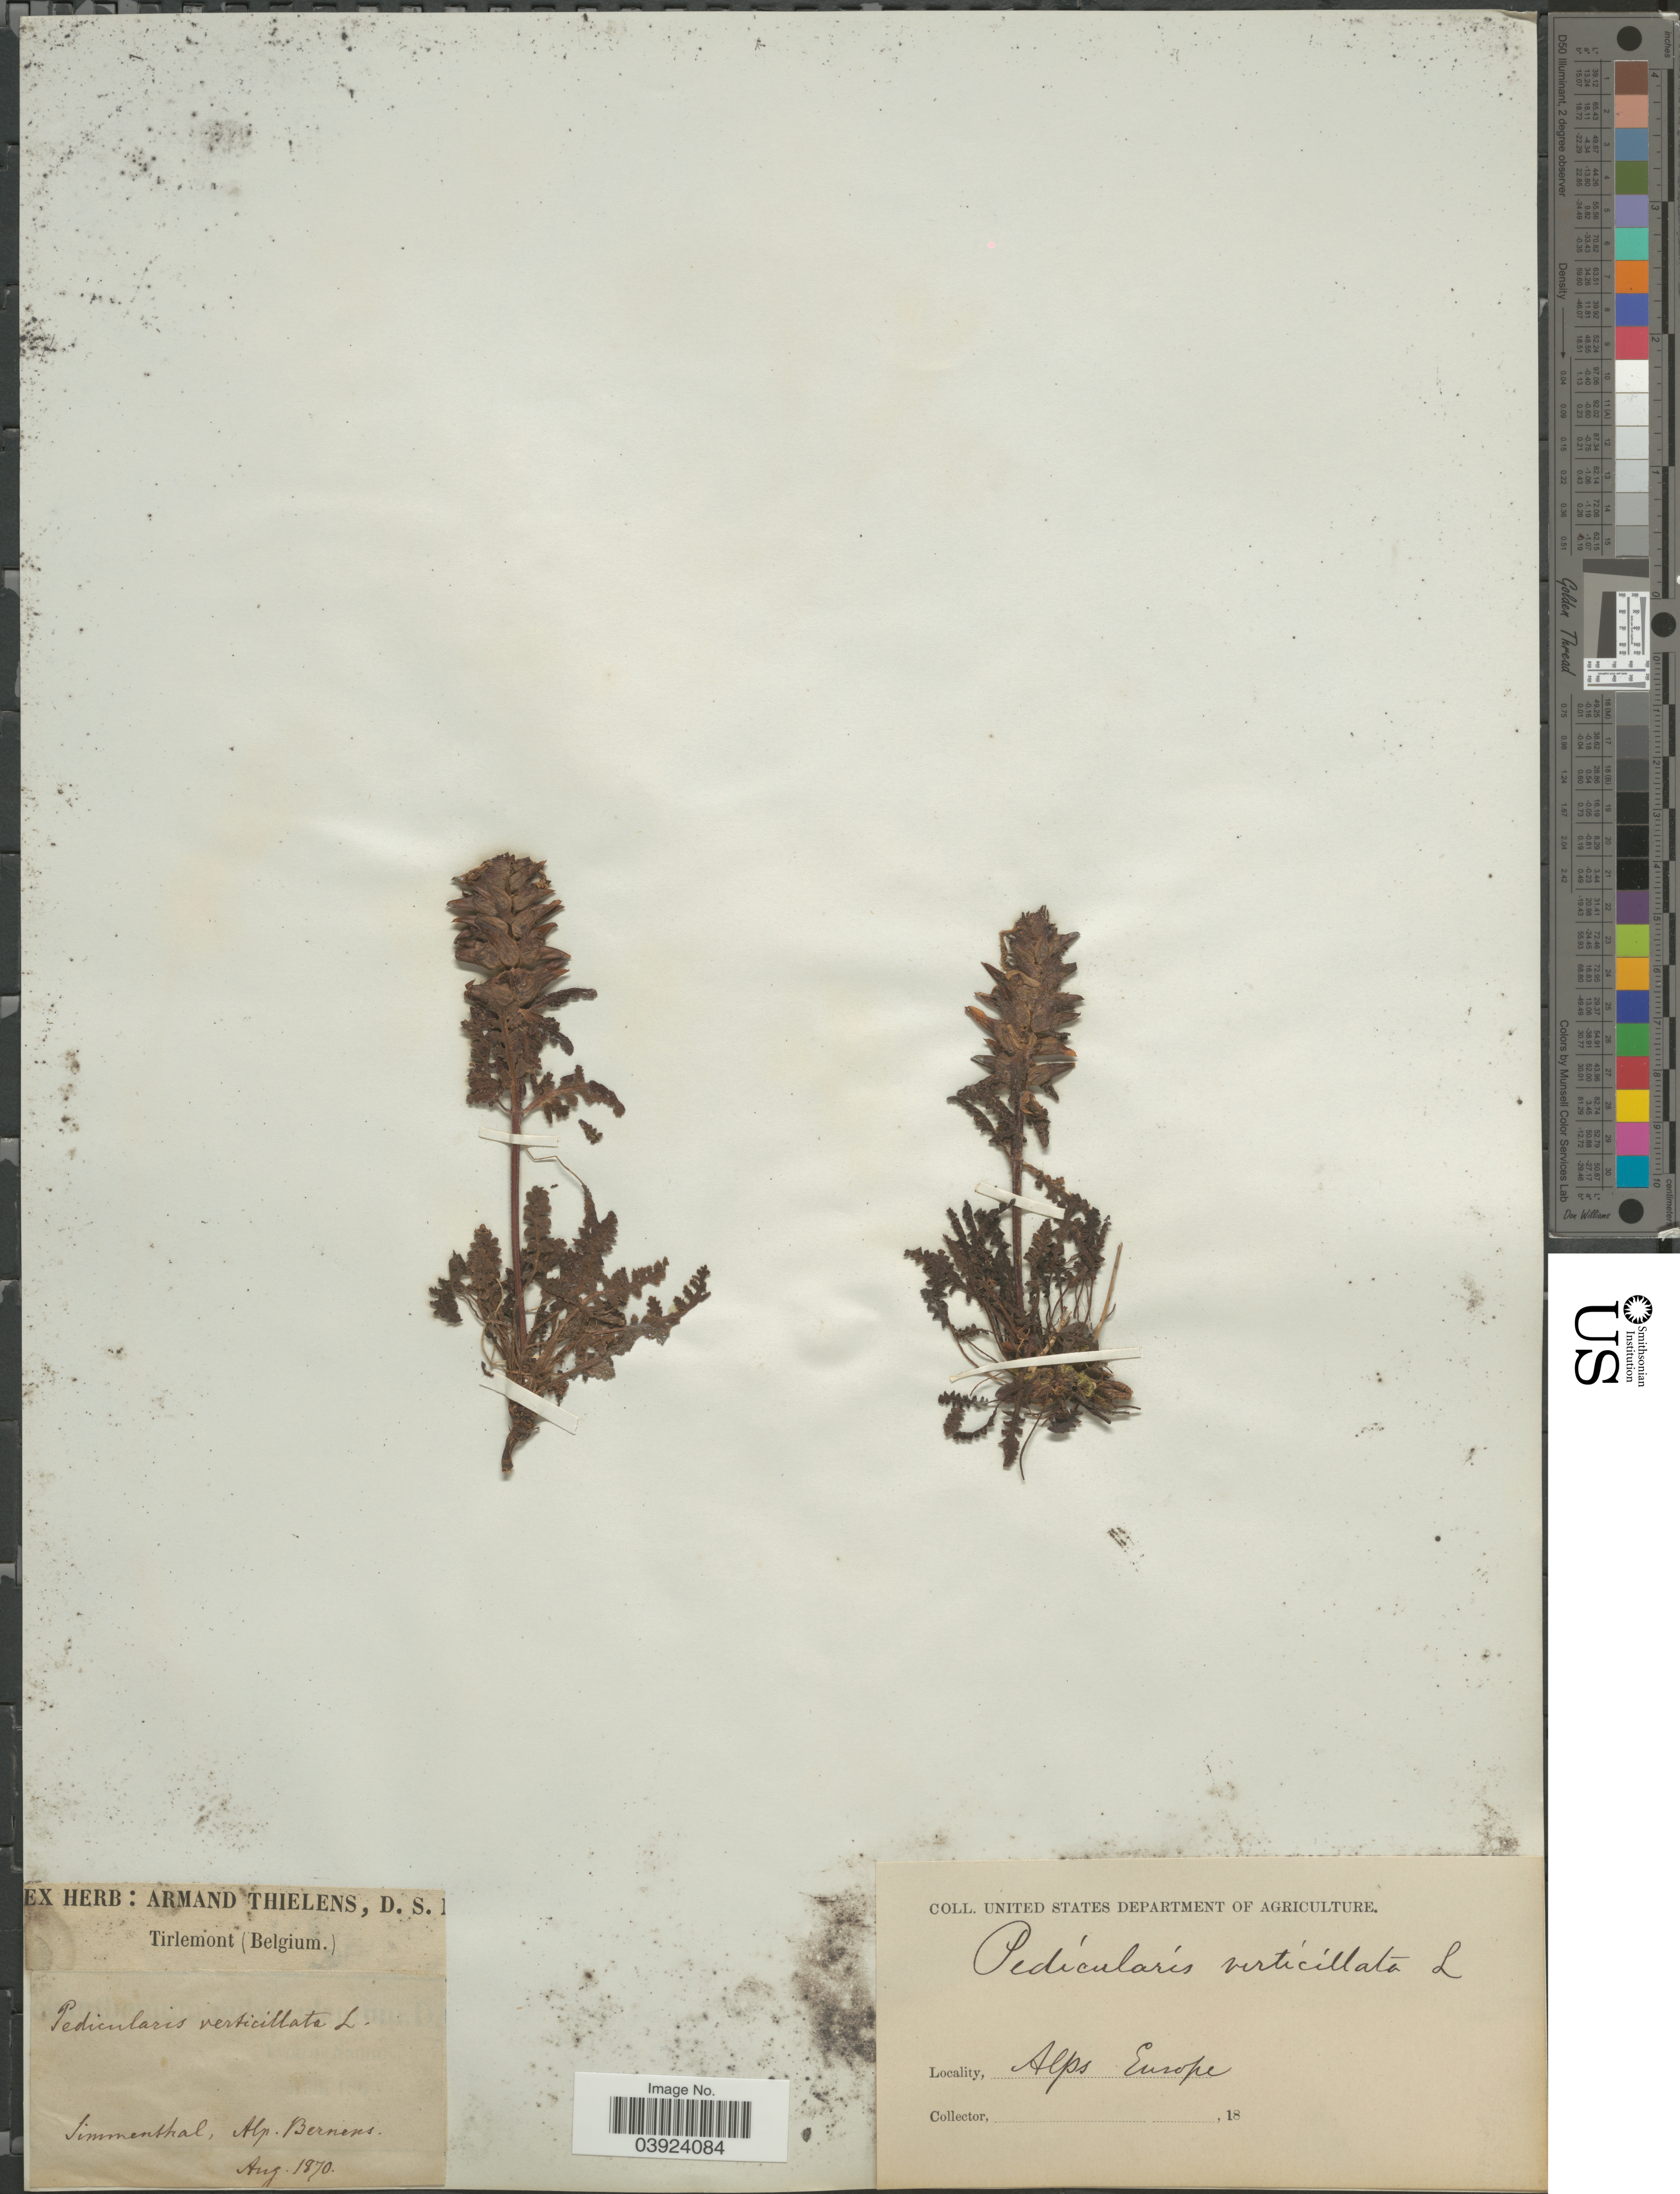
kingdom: Plantae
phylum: Tracheophyta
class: Magnoliopsida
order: Lamiales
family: Orobanchaceae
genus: Pedicularis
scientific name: Pedicularis verticillata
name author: L.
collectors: ex herb. Armand Thielens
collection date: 1870-08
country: Belgium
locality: Simmenthal, Alp. Bernens.